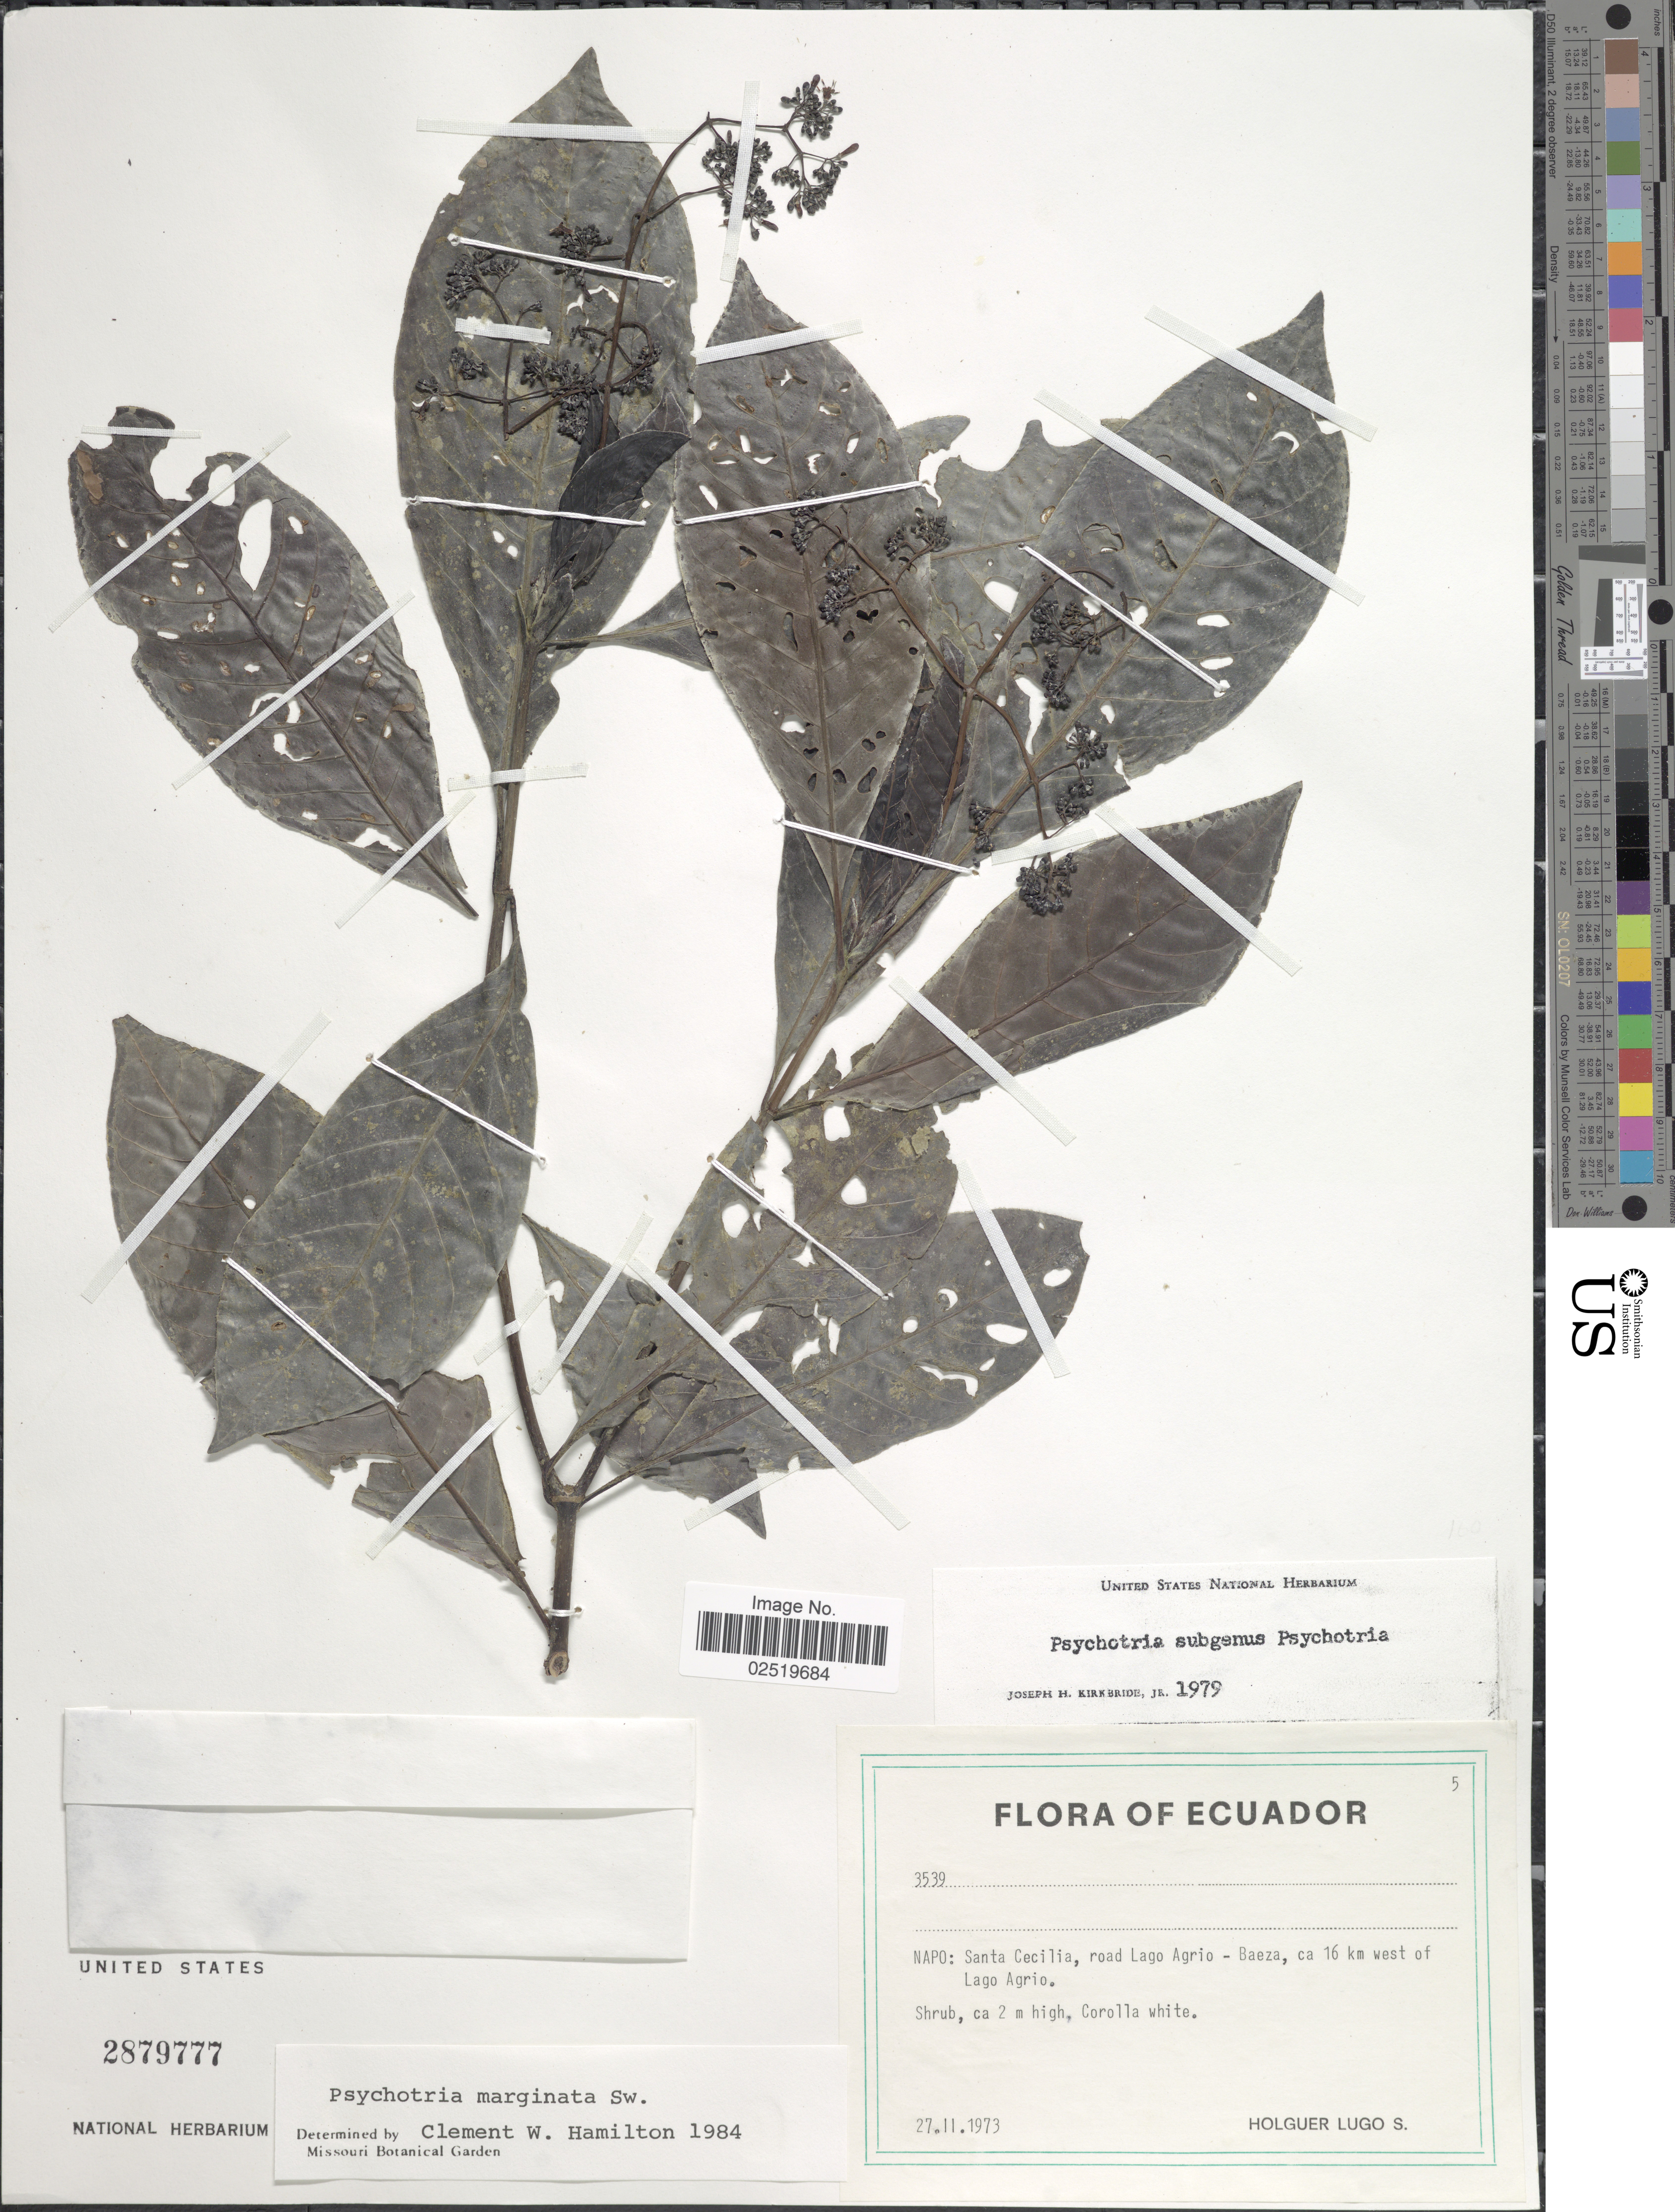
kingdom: Plantae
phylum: Tracheophyta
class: Magnoliopsida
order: Gentianales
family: Rubiaceae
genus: Psychotria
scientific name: Psychotria marginata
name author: Sw.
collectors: H. Lugo S.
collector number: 3539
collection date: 1973-02-27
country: Ecuador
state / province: Napo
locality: Santa Cecilia, road Lago Agrio-Baeza, ca 16 km west of Lago Agrio.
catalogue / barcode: US 2879777